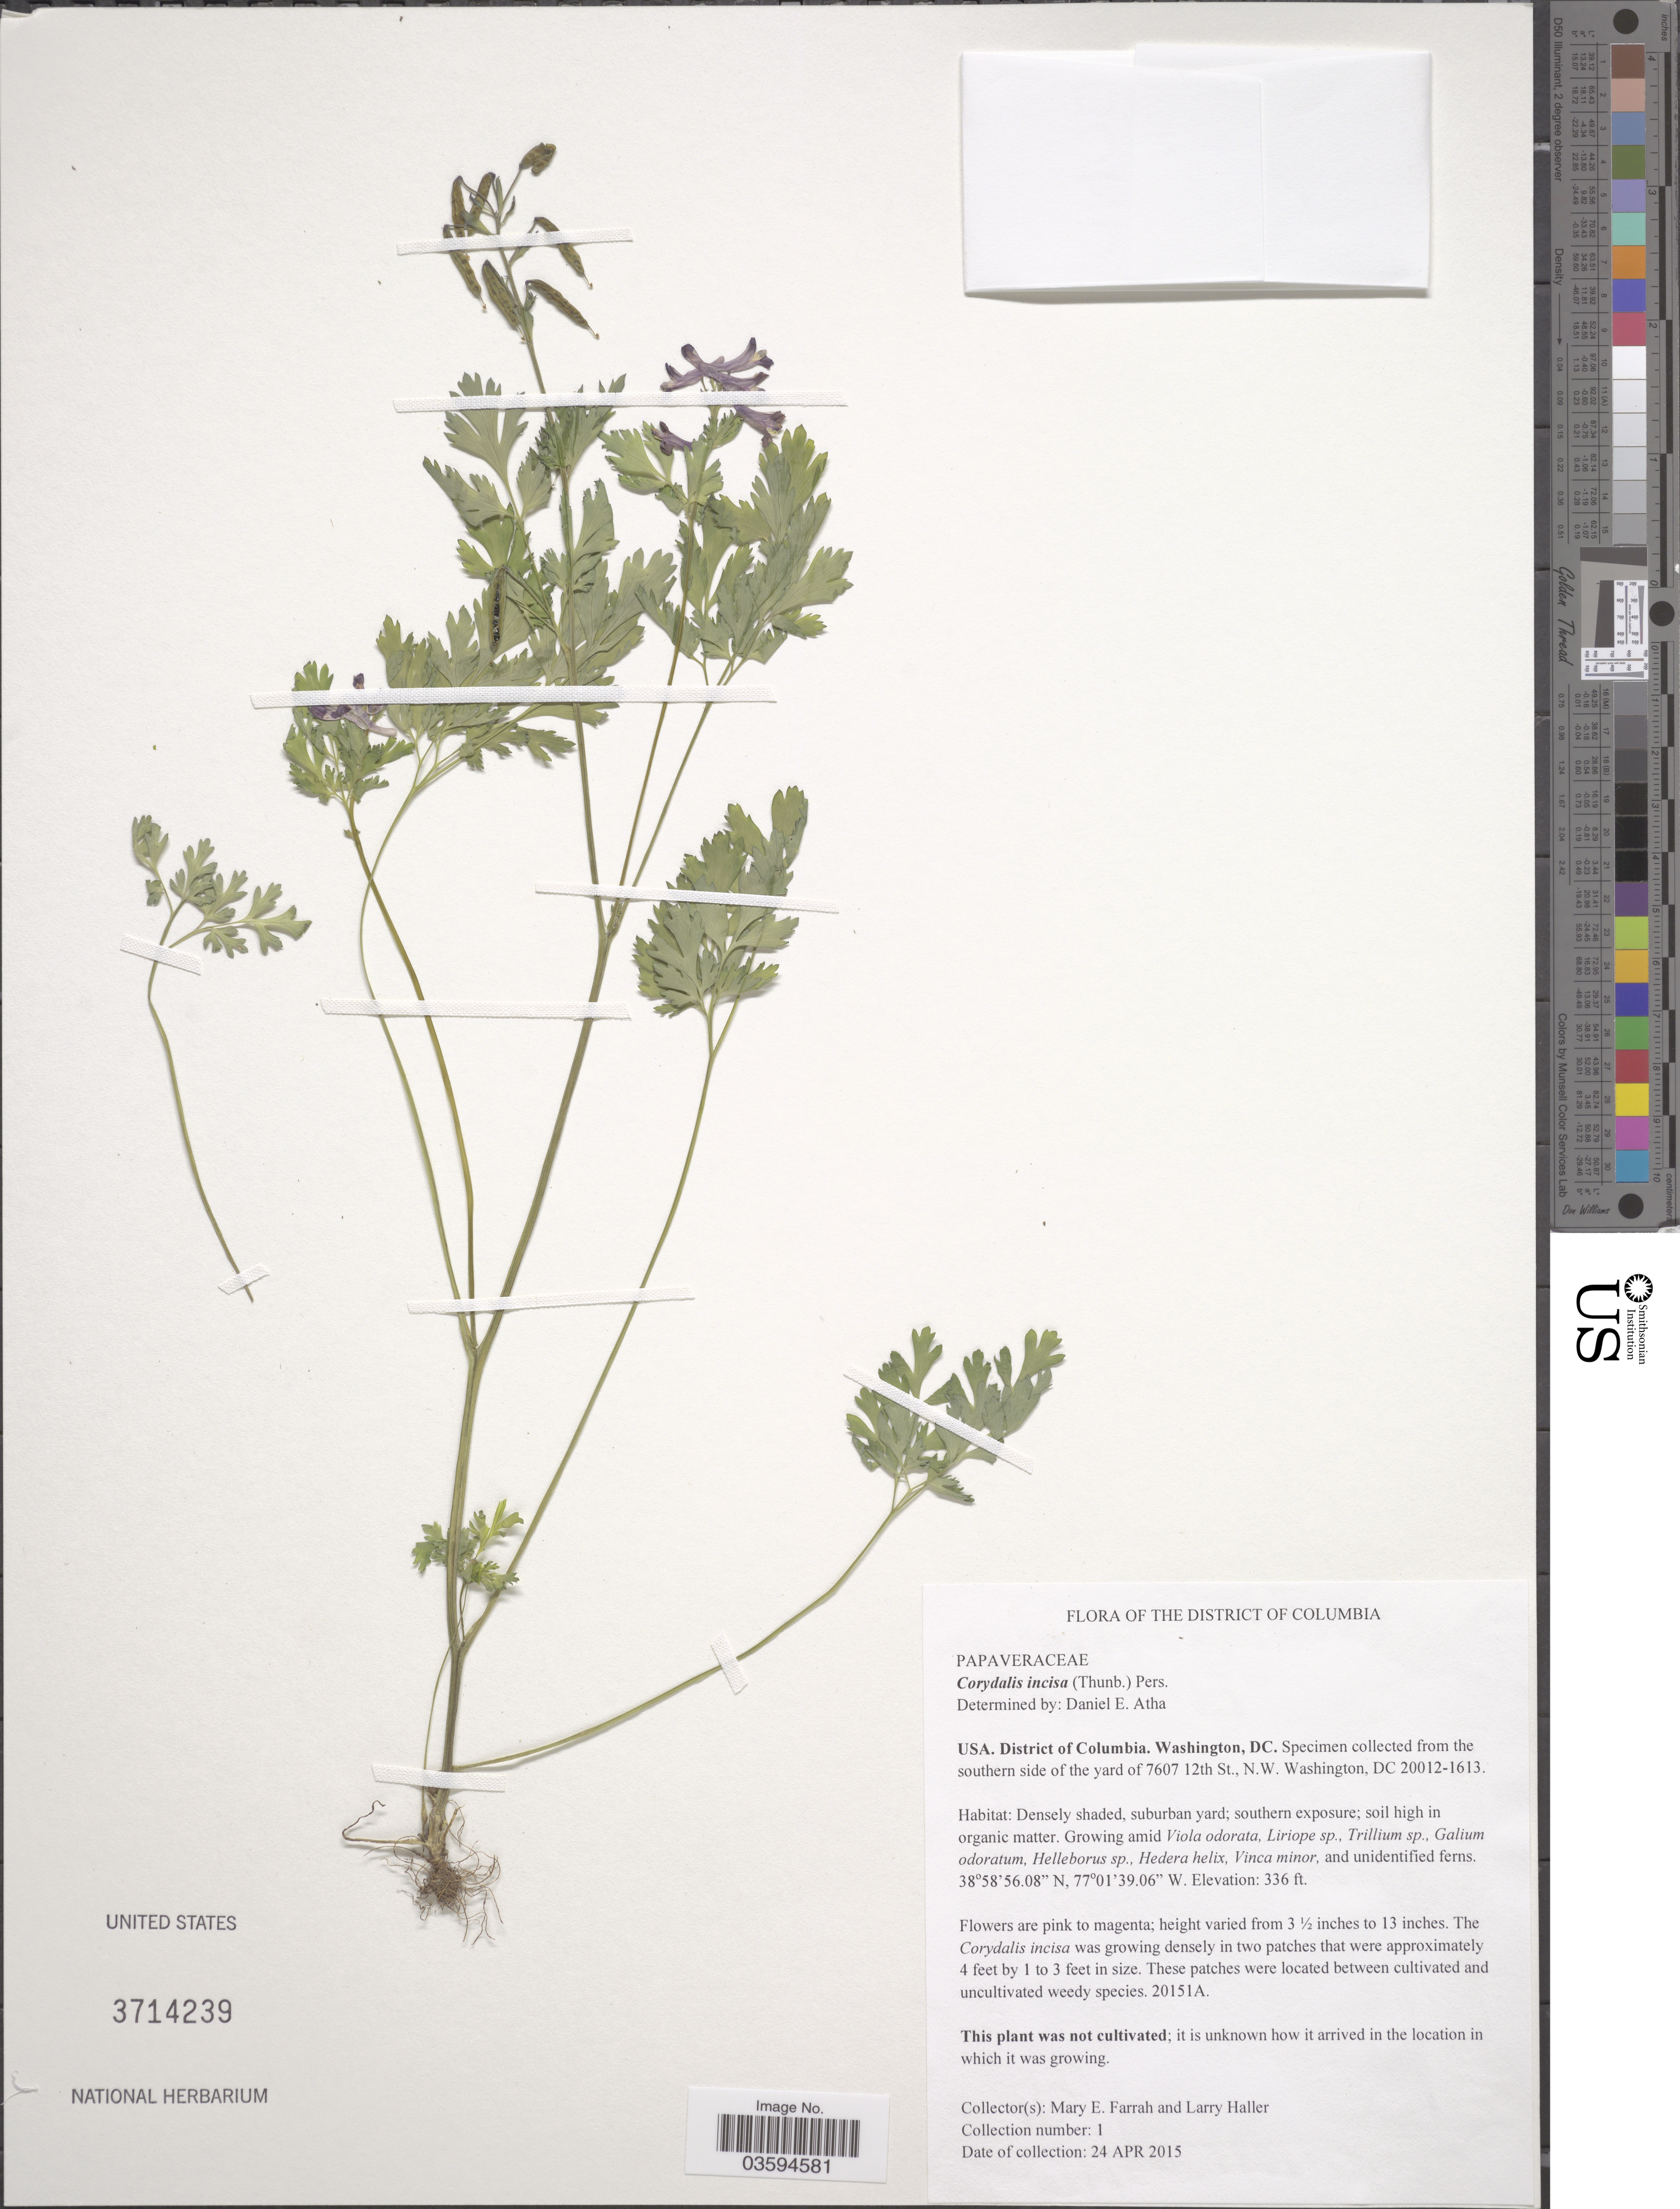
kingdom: Plantae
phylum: Tracheophyta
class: Magnoliopsida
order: Ranunculales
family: Papaveraceae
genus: Corydalis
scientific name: Corydalis incisa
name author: (Thunb.) Pers.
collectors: M. Farrah & L. Haller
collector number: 1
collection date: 2015-04-24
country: United States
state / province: District of Columbia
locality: USA. Washington, DC. Southern side of the yard of 7607 12th St., N. W. Washington, DC 20012-1613.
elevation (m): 102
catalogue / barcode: US 3714239